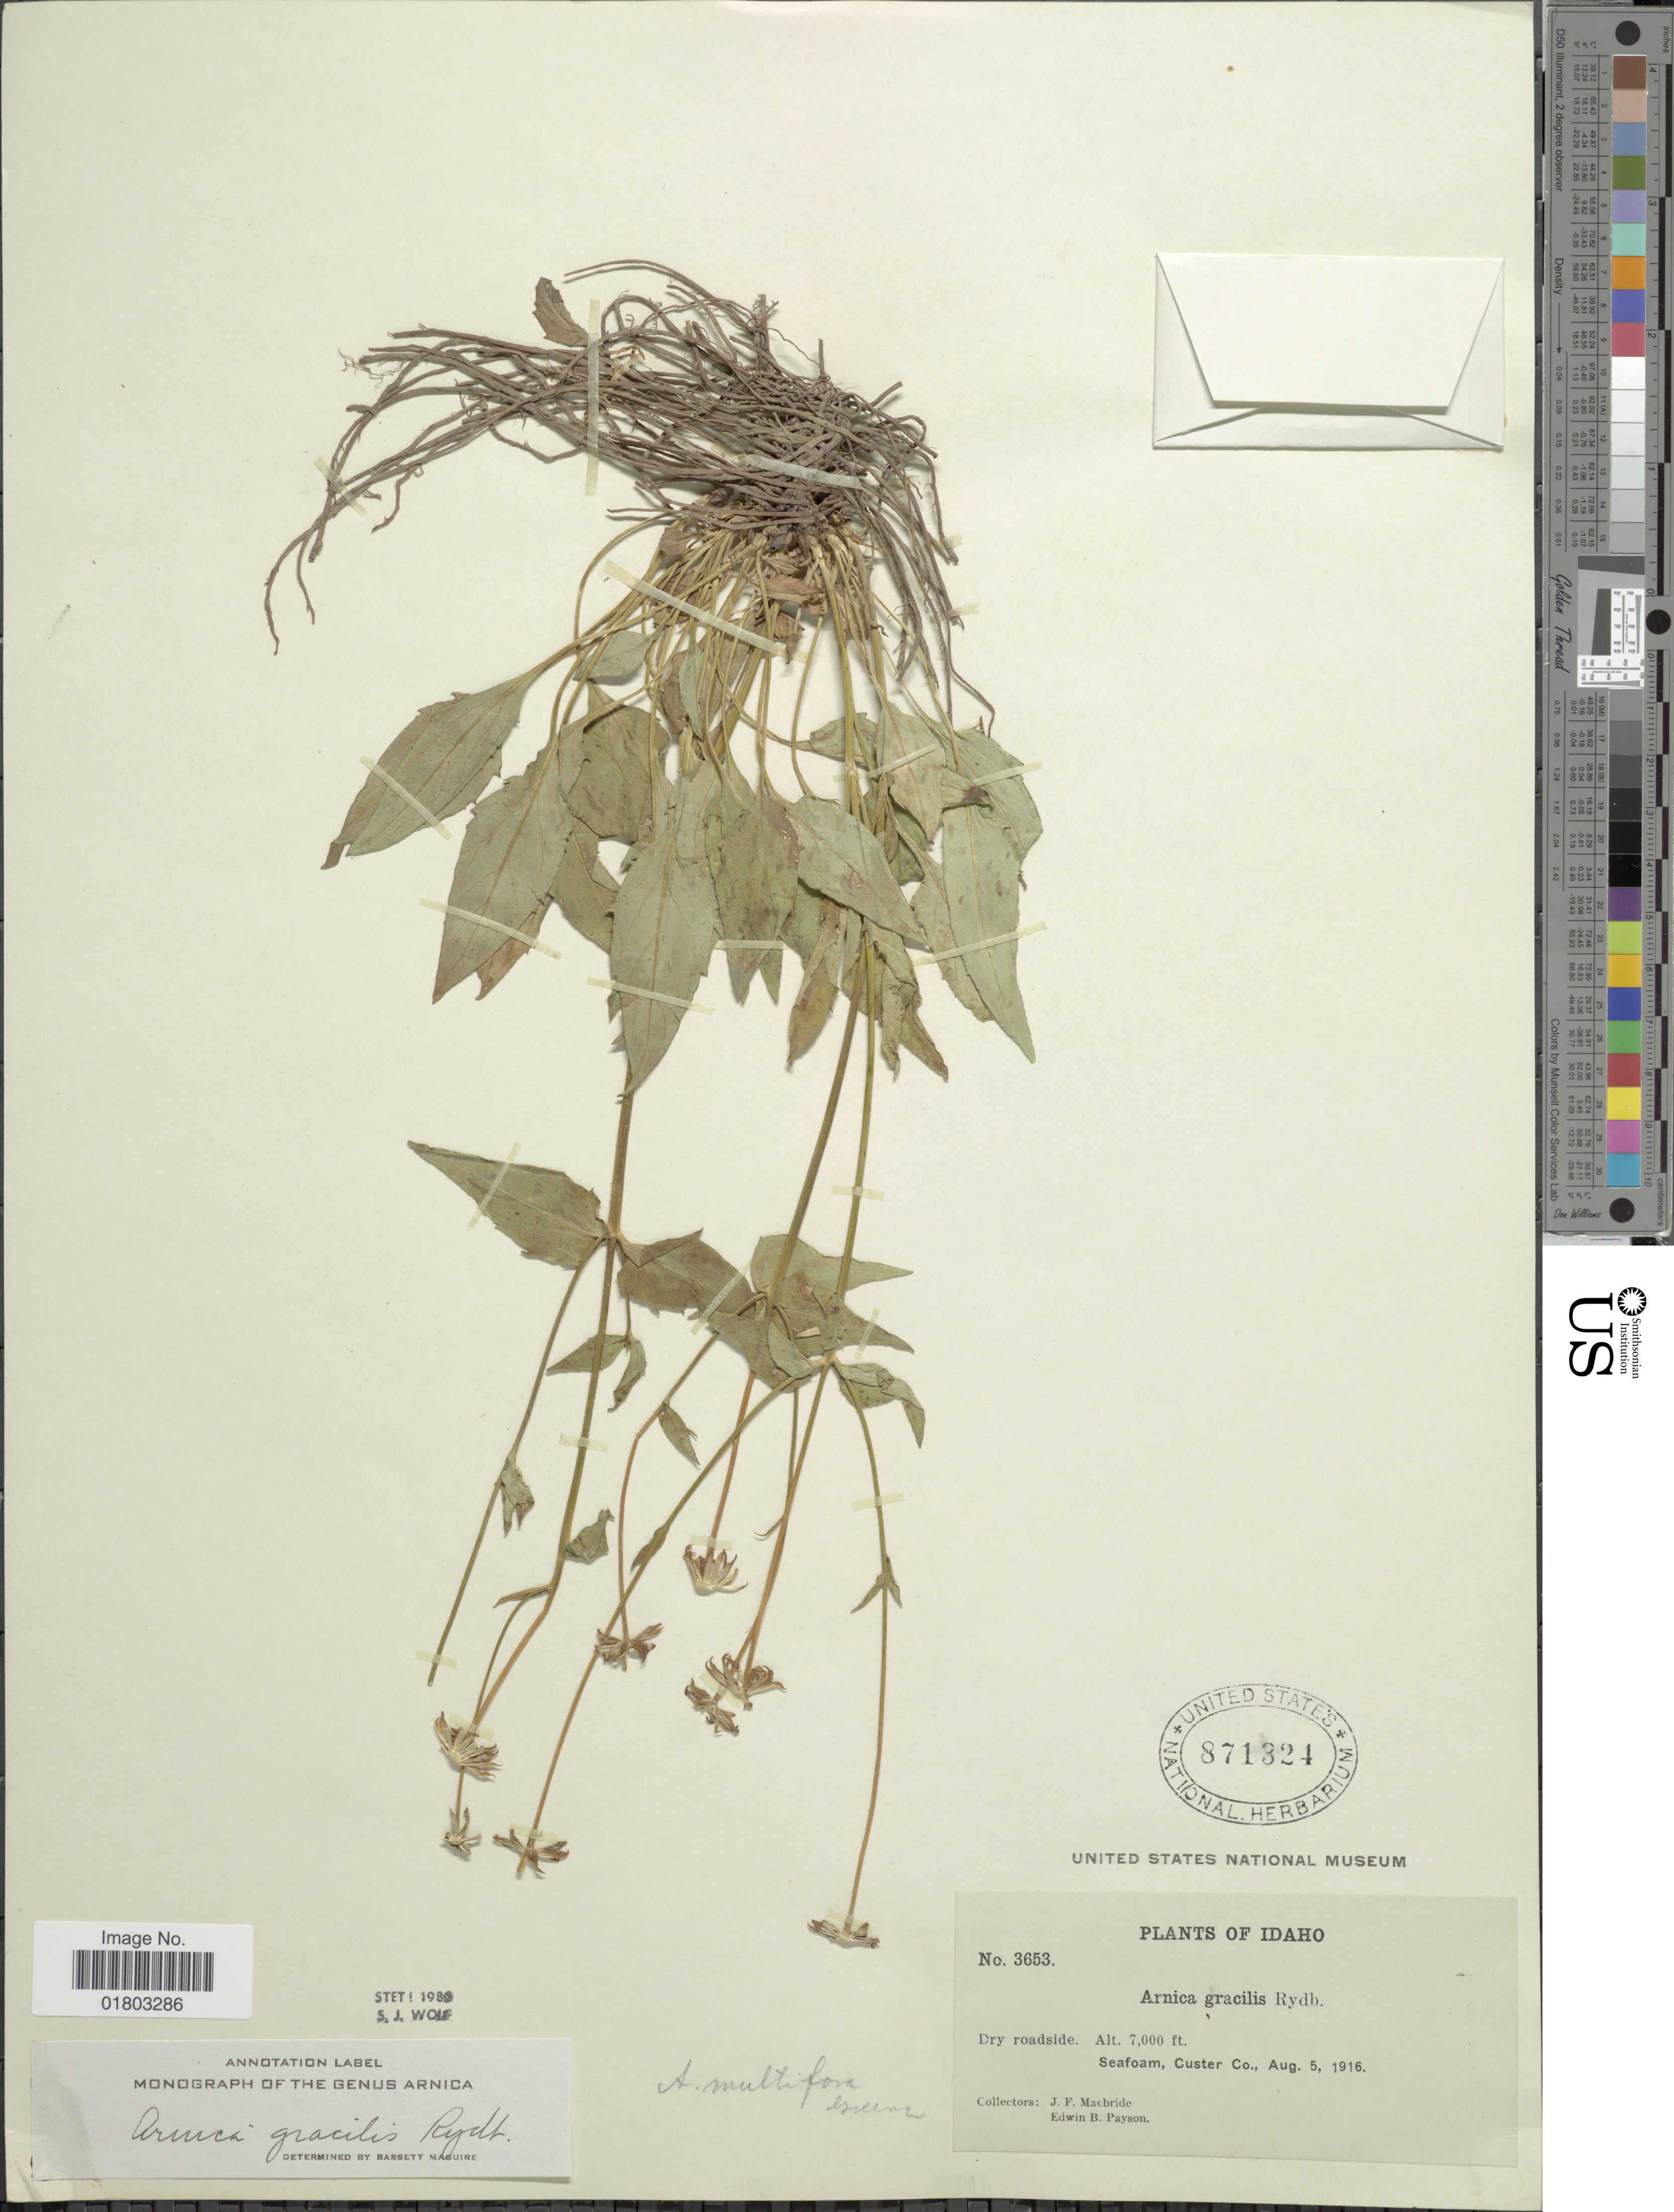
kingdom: Plantae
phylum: Tracheophyta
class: Magnoliopsida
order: Asterales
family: Asteraceae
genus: Arnica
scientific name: Arnica gracilis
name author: Rydb.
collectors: J. F. Macbride & E. B. Payson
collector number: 3653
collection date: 1916-08-05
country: United States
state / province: Idaho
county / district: Custer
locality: Dry roadside, Seafoam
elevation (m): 2134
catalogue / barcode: US 871324